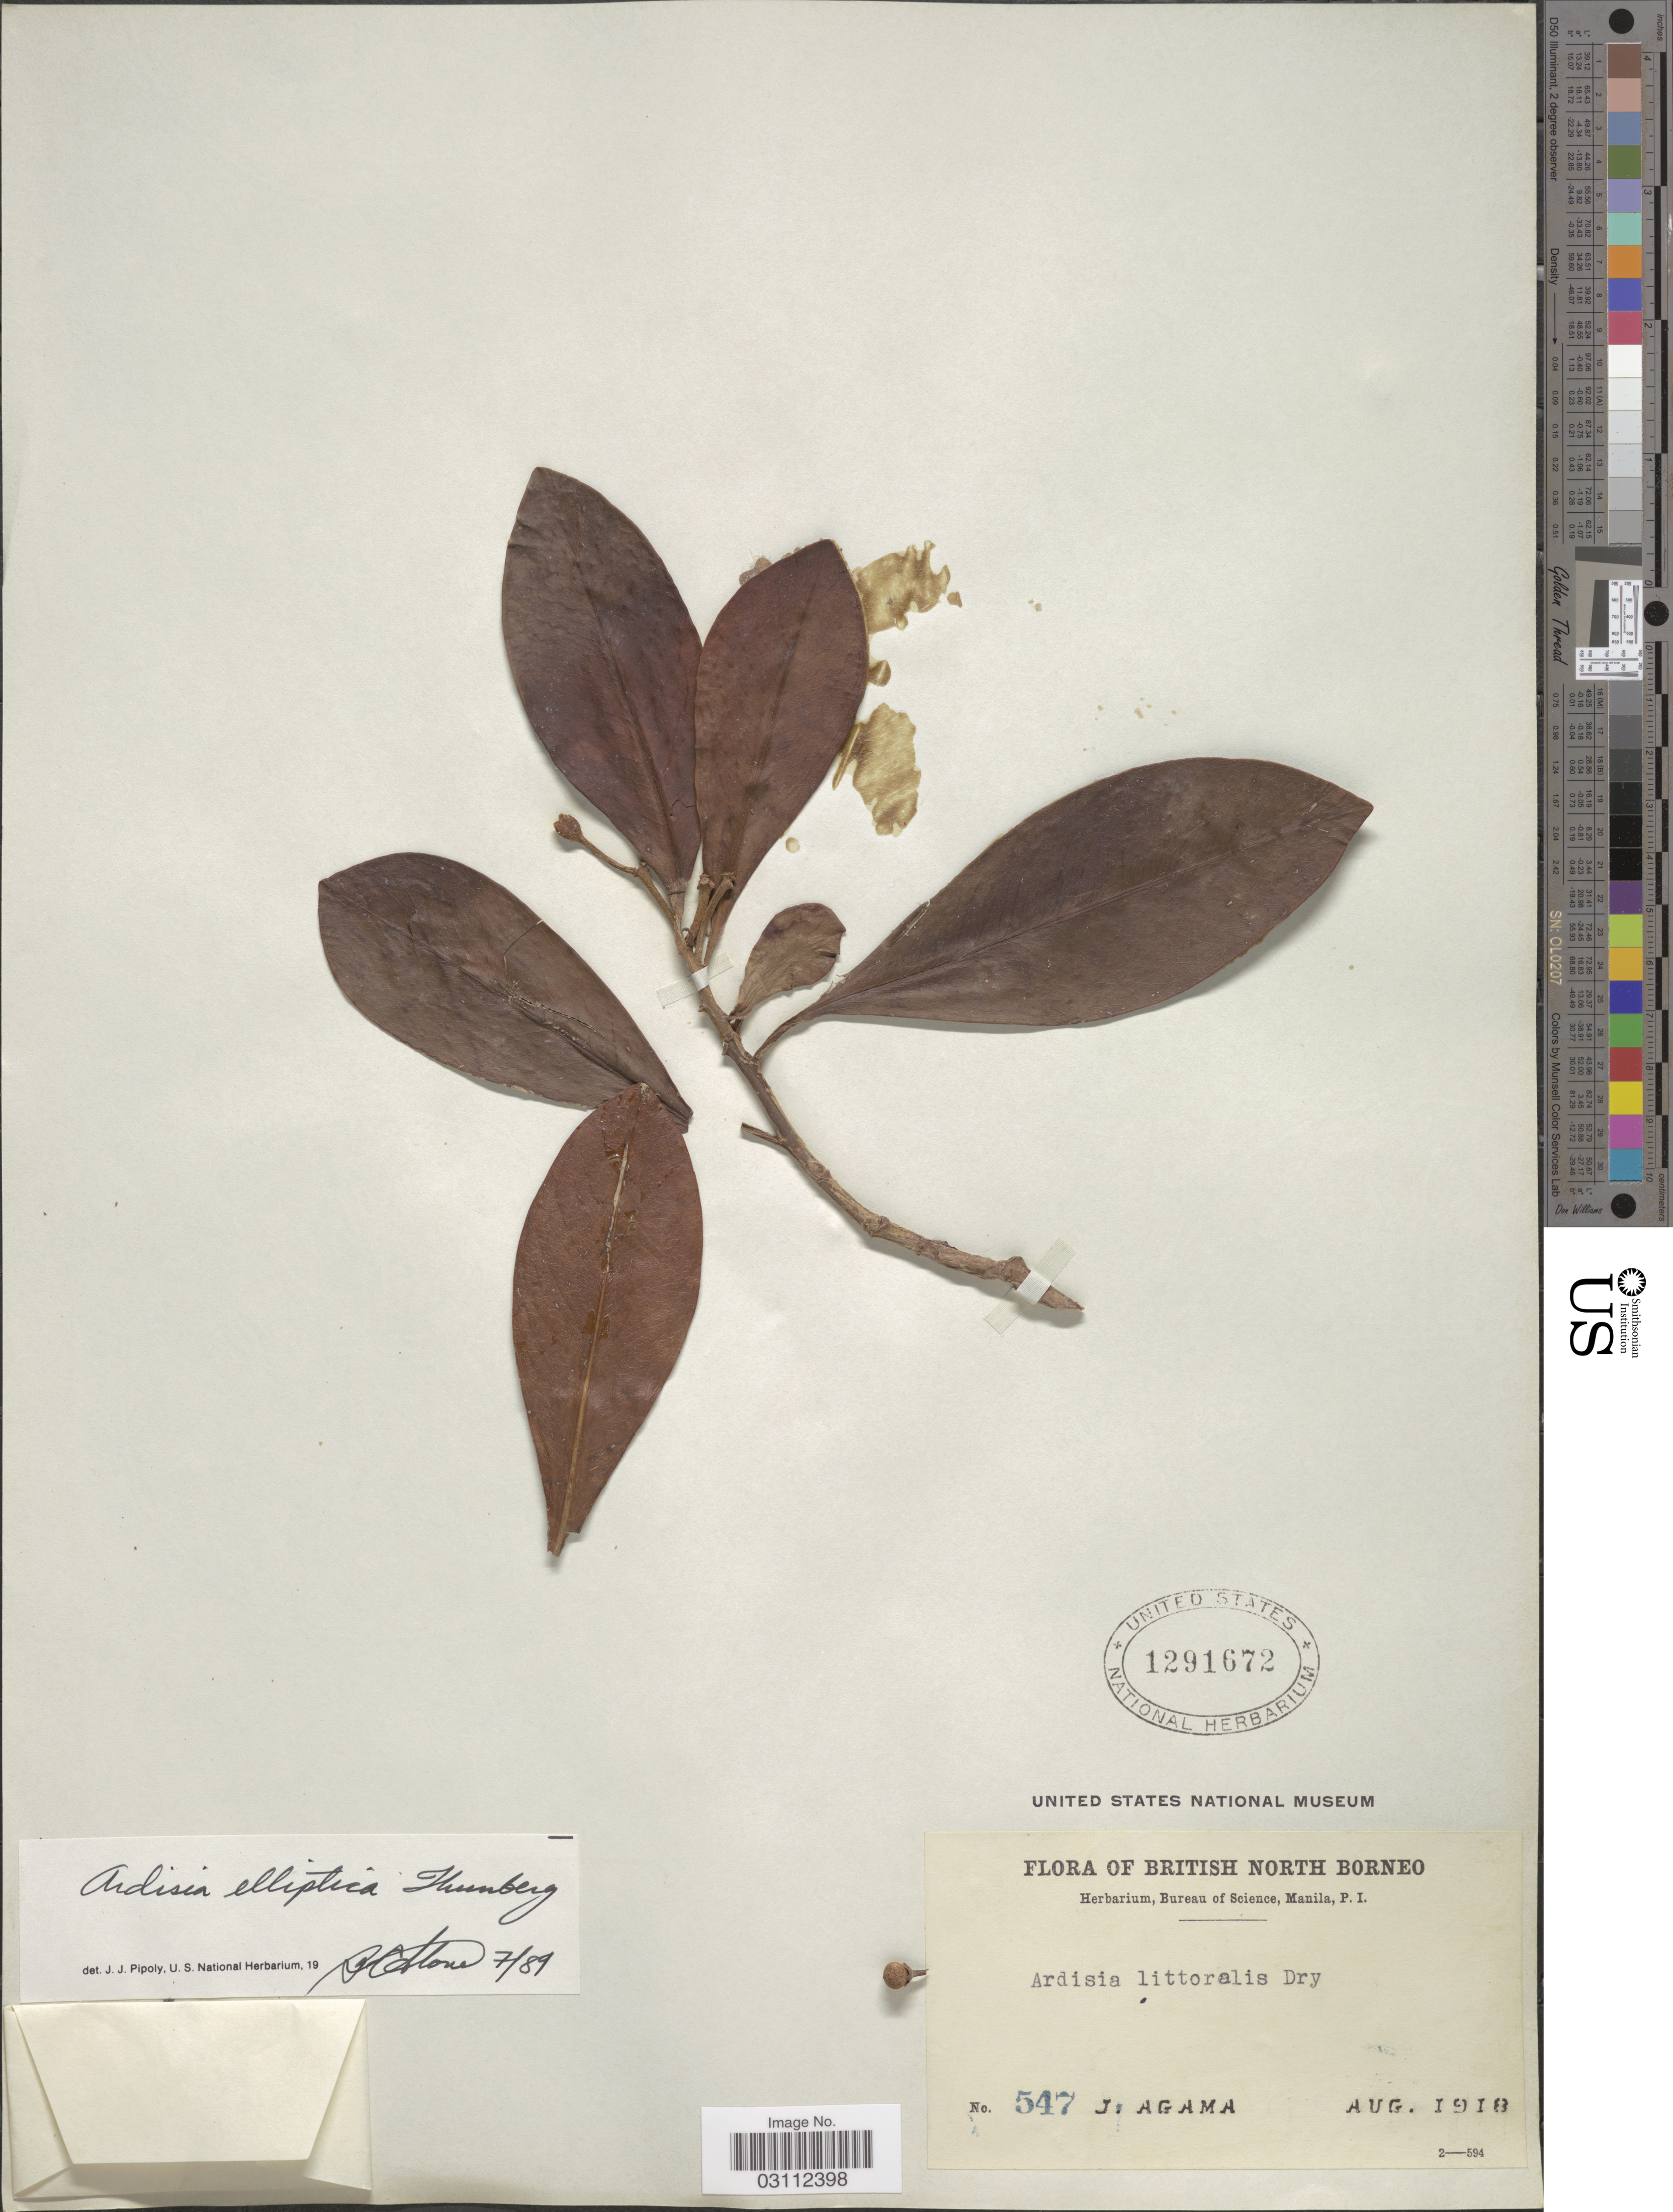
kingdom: Plantae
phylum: Tracheophyta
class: Magnoliopsida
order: Ericales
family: Primulaceae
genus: Ardisia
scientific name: Ardisia elliptica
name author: Thunb.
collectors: J. Agama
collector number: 547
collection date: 1918-08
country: Malaysia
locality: British North Borneo.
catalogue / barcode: US 1291672